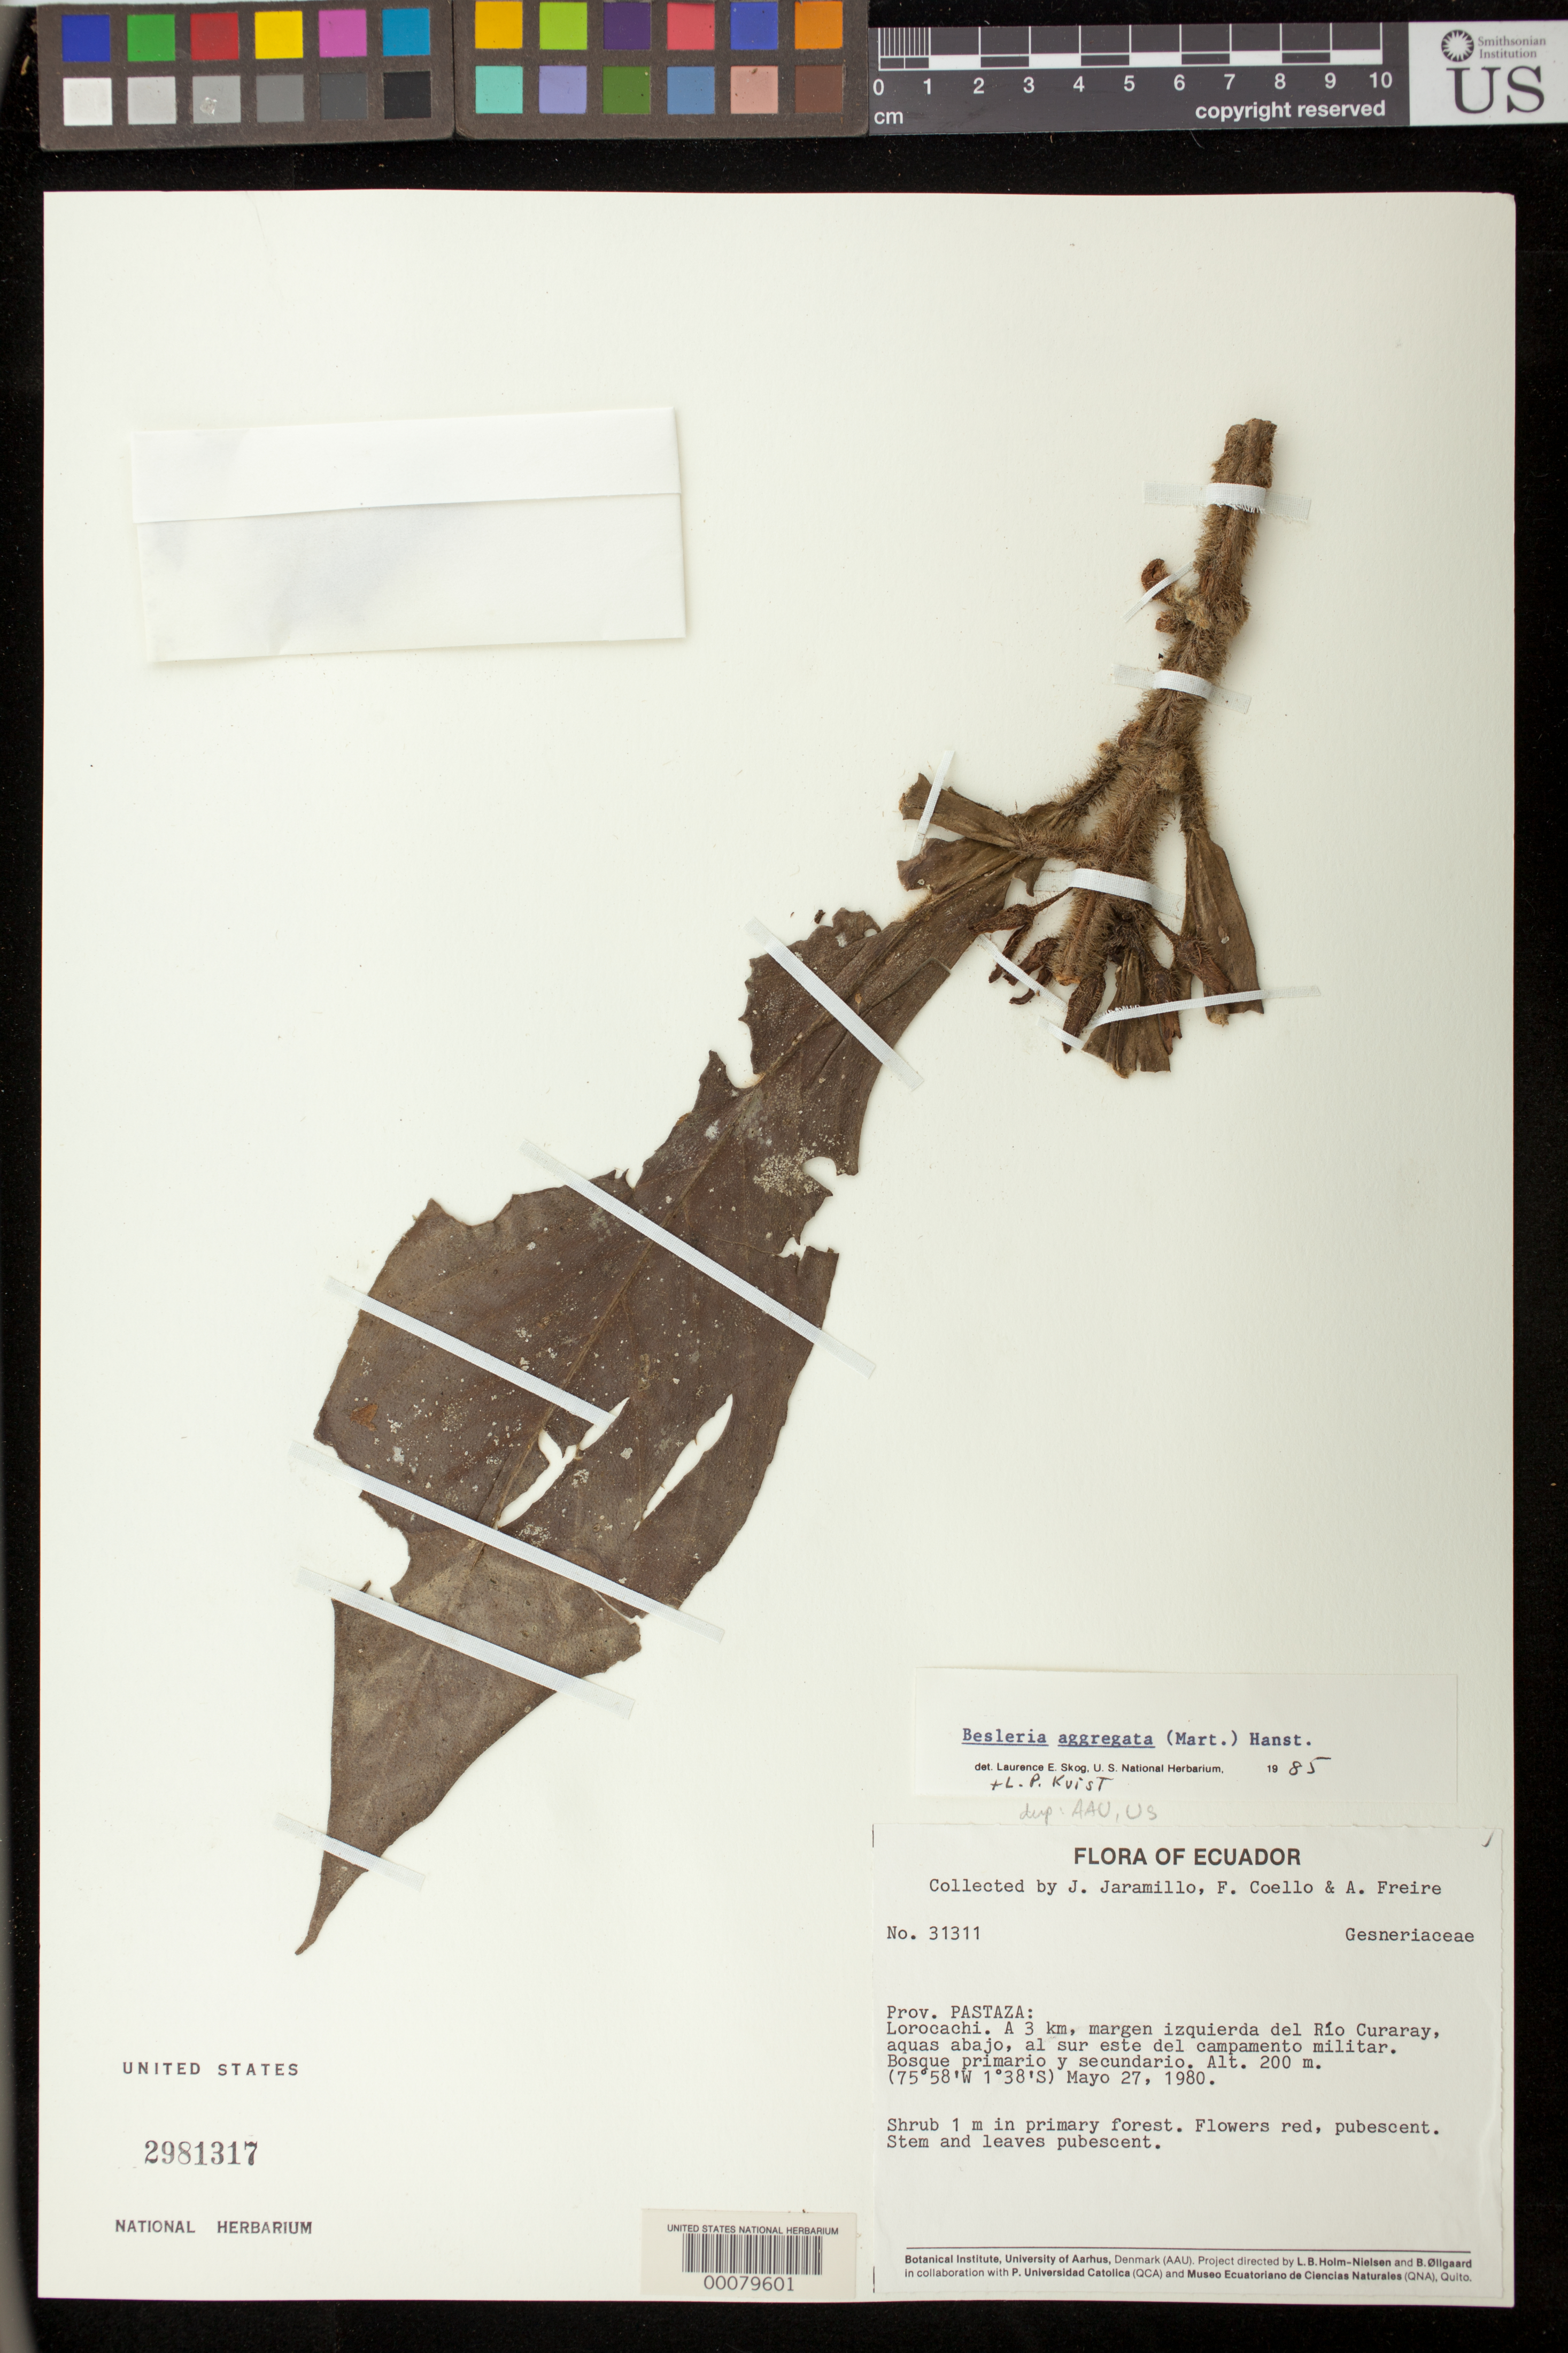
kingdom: Plantae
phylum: Tracheophyta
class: Magnoliopsida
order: Lamiales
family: Gesneriaceae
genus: Besleria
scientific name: Besleria aggregata var. aggregata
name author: (Mart.) Hanst.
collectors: J. L. Jaramillo, F. Coello & A. Freire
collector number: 31311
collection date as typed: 27 May 1980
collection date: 1980-05-27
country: Ecuador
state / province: Pastaza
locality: Lorocachi, 3 km left-hand bank of Rio Curaray, SE of military camp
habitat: Primary and secondary forest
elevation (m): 200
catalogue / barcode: US 2981317